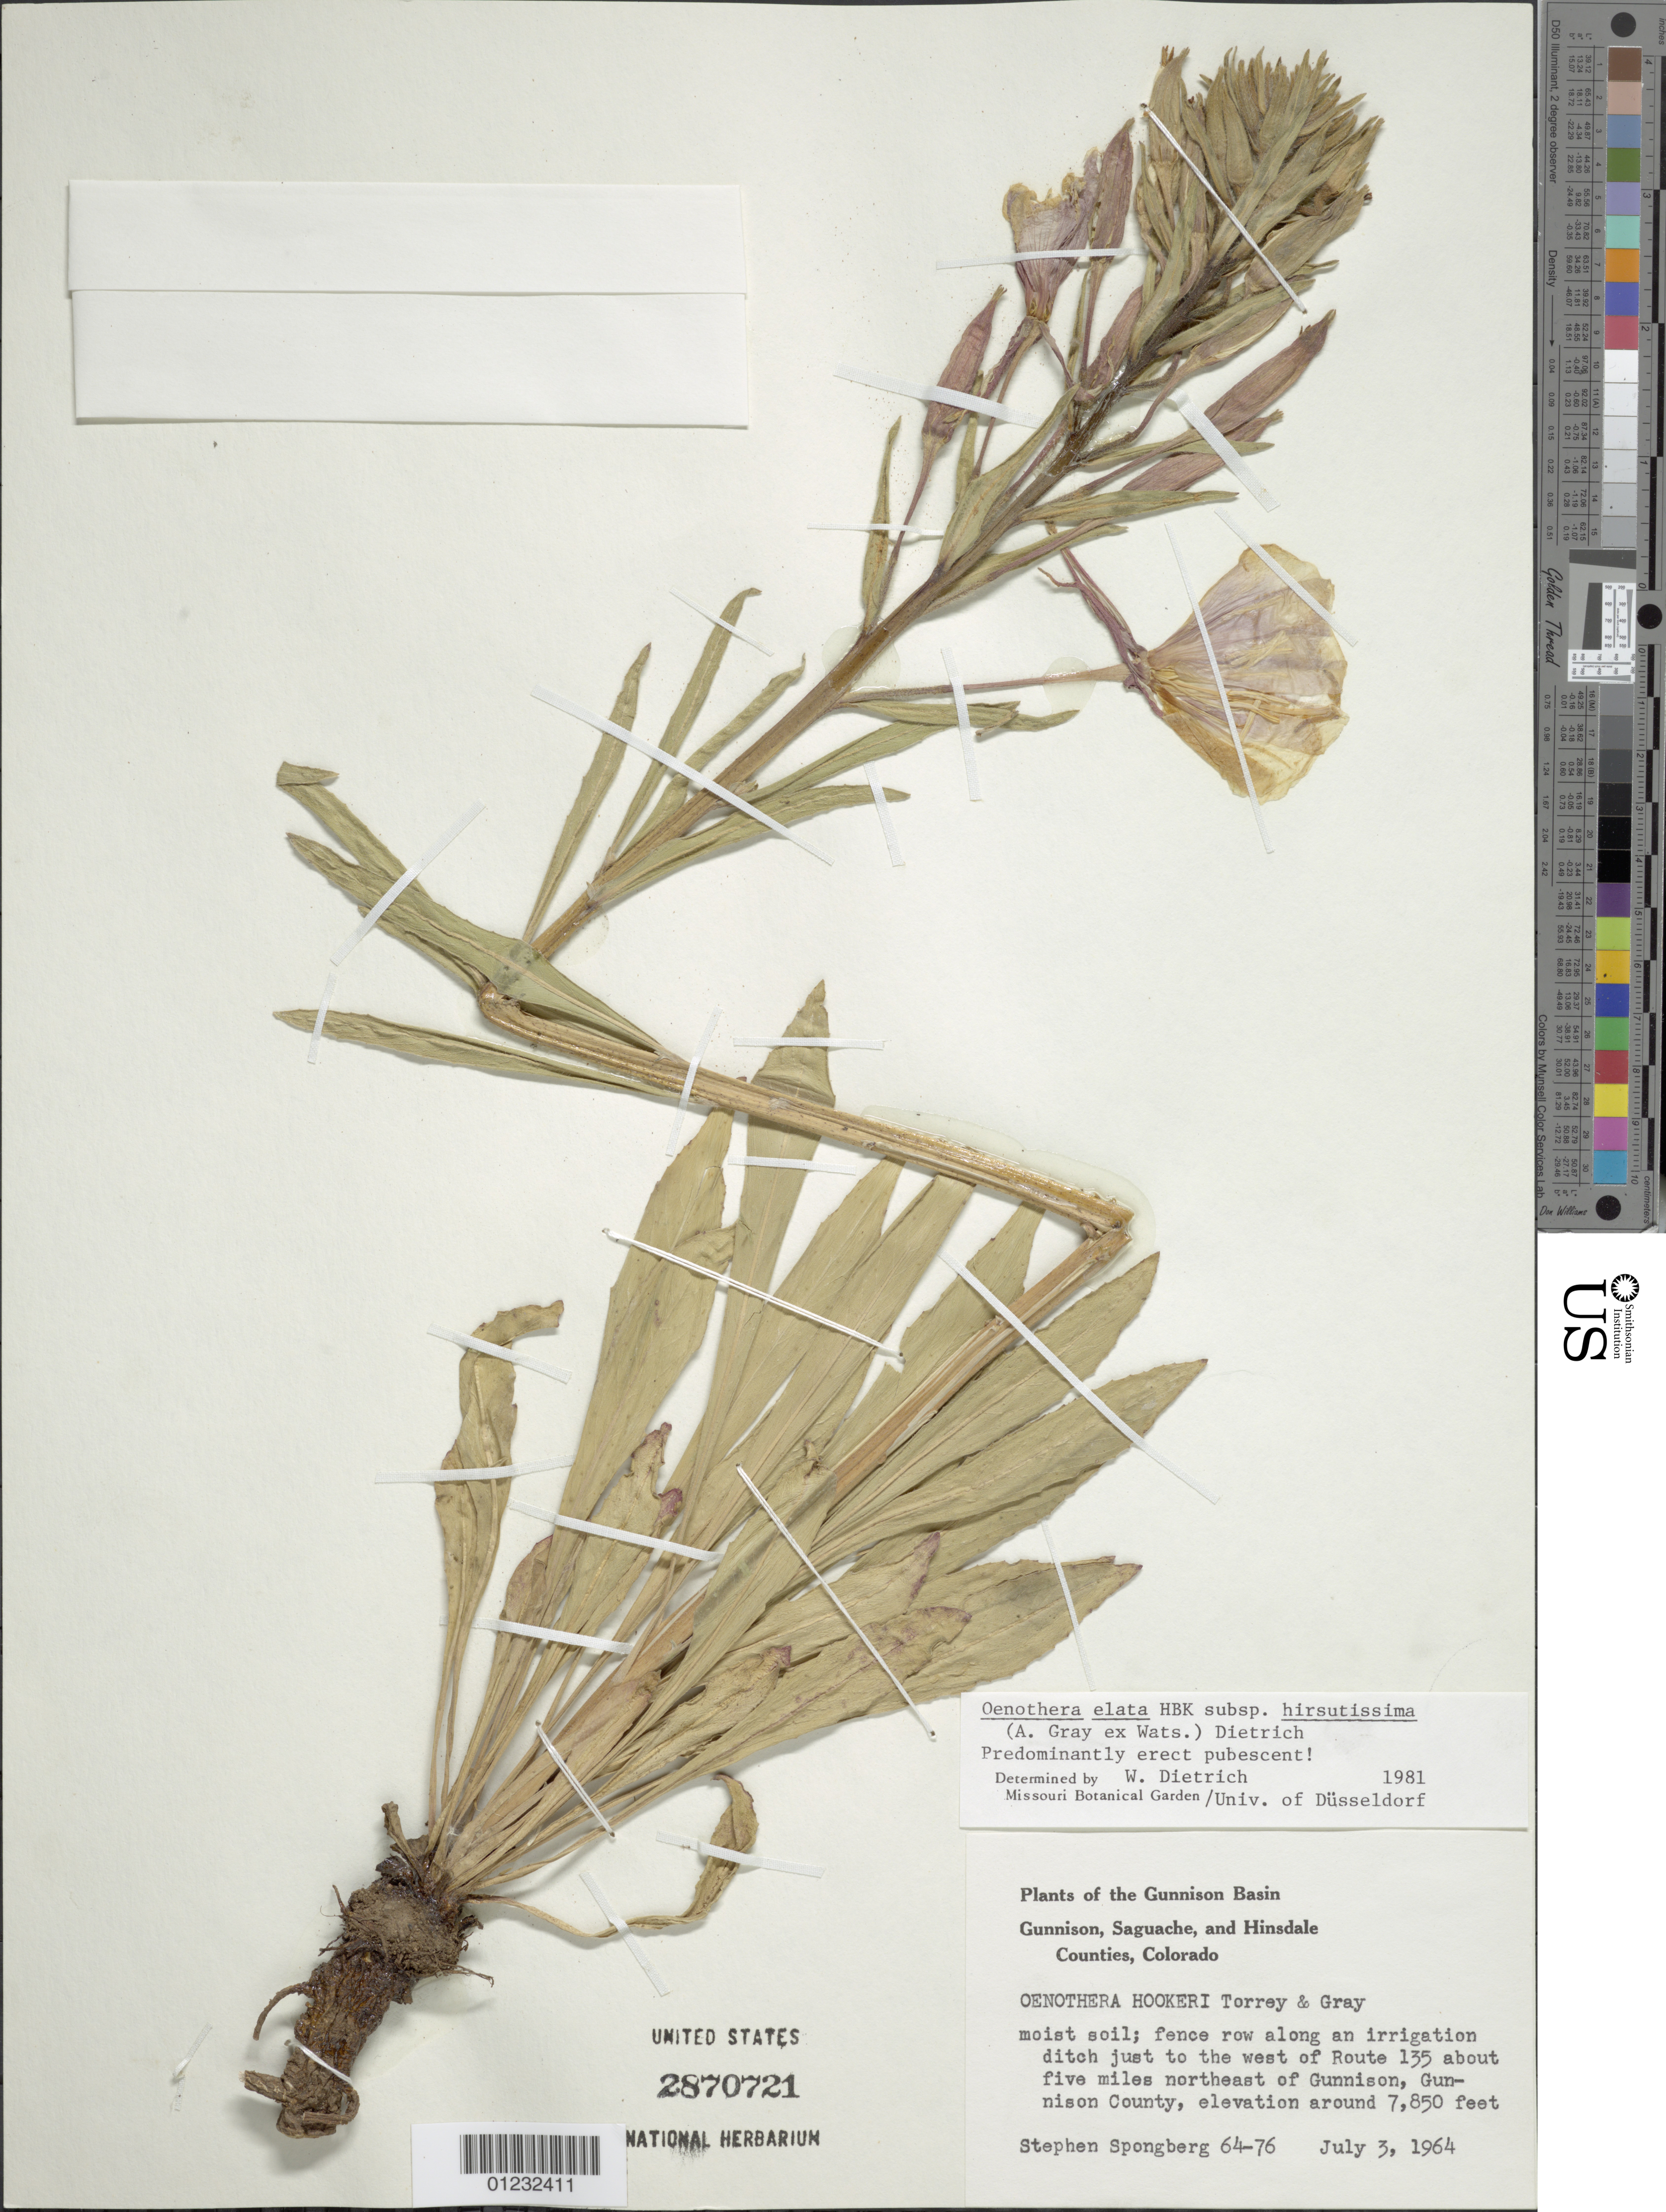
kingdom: Plantae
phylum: Tracheophyta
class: Magnoliopsida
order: Myrtales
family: Onagraceae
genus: Oenothera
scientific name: Oenothera elata subsp. hirsutissima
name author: (A. Gray ex S. Watson) W. Dietr.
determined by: Dietrich, W.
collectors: S. A.Spongberg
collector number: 64-76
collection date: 1964-07-03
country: United States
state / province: Colorado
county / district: Gunnison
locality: To the west of Route 135 about 5 miles northwest of Gunninson.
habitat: Fence along an irrigation ditch.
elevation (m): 2393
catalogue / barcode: US 2870721